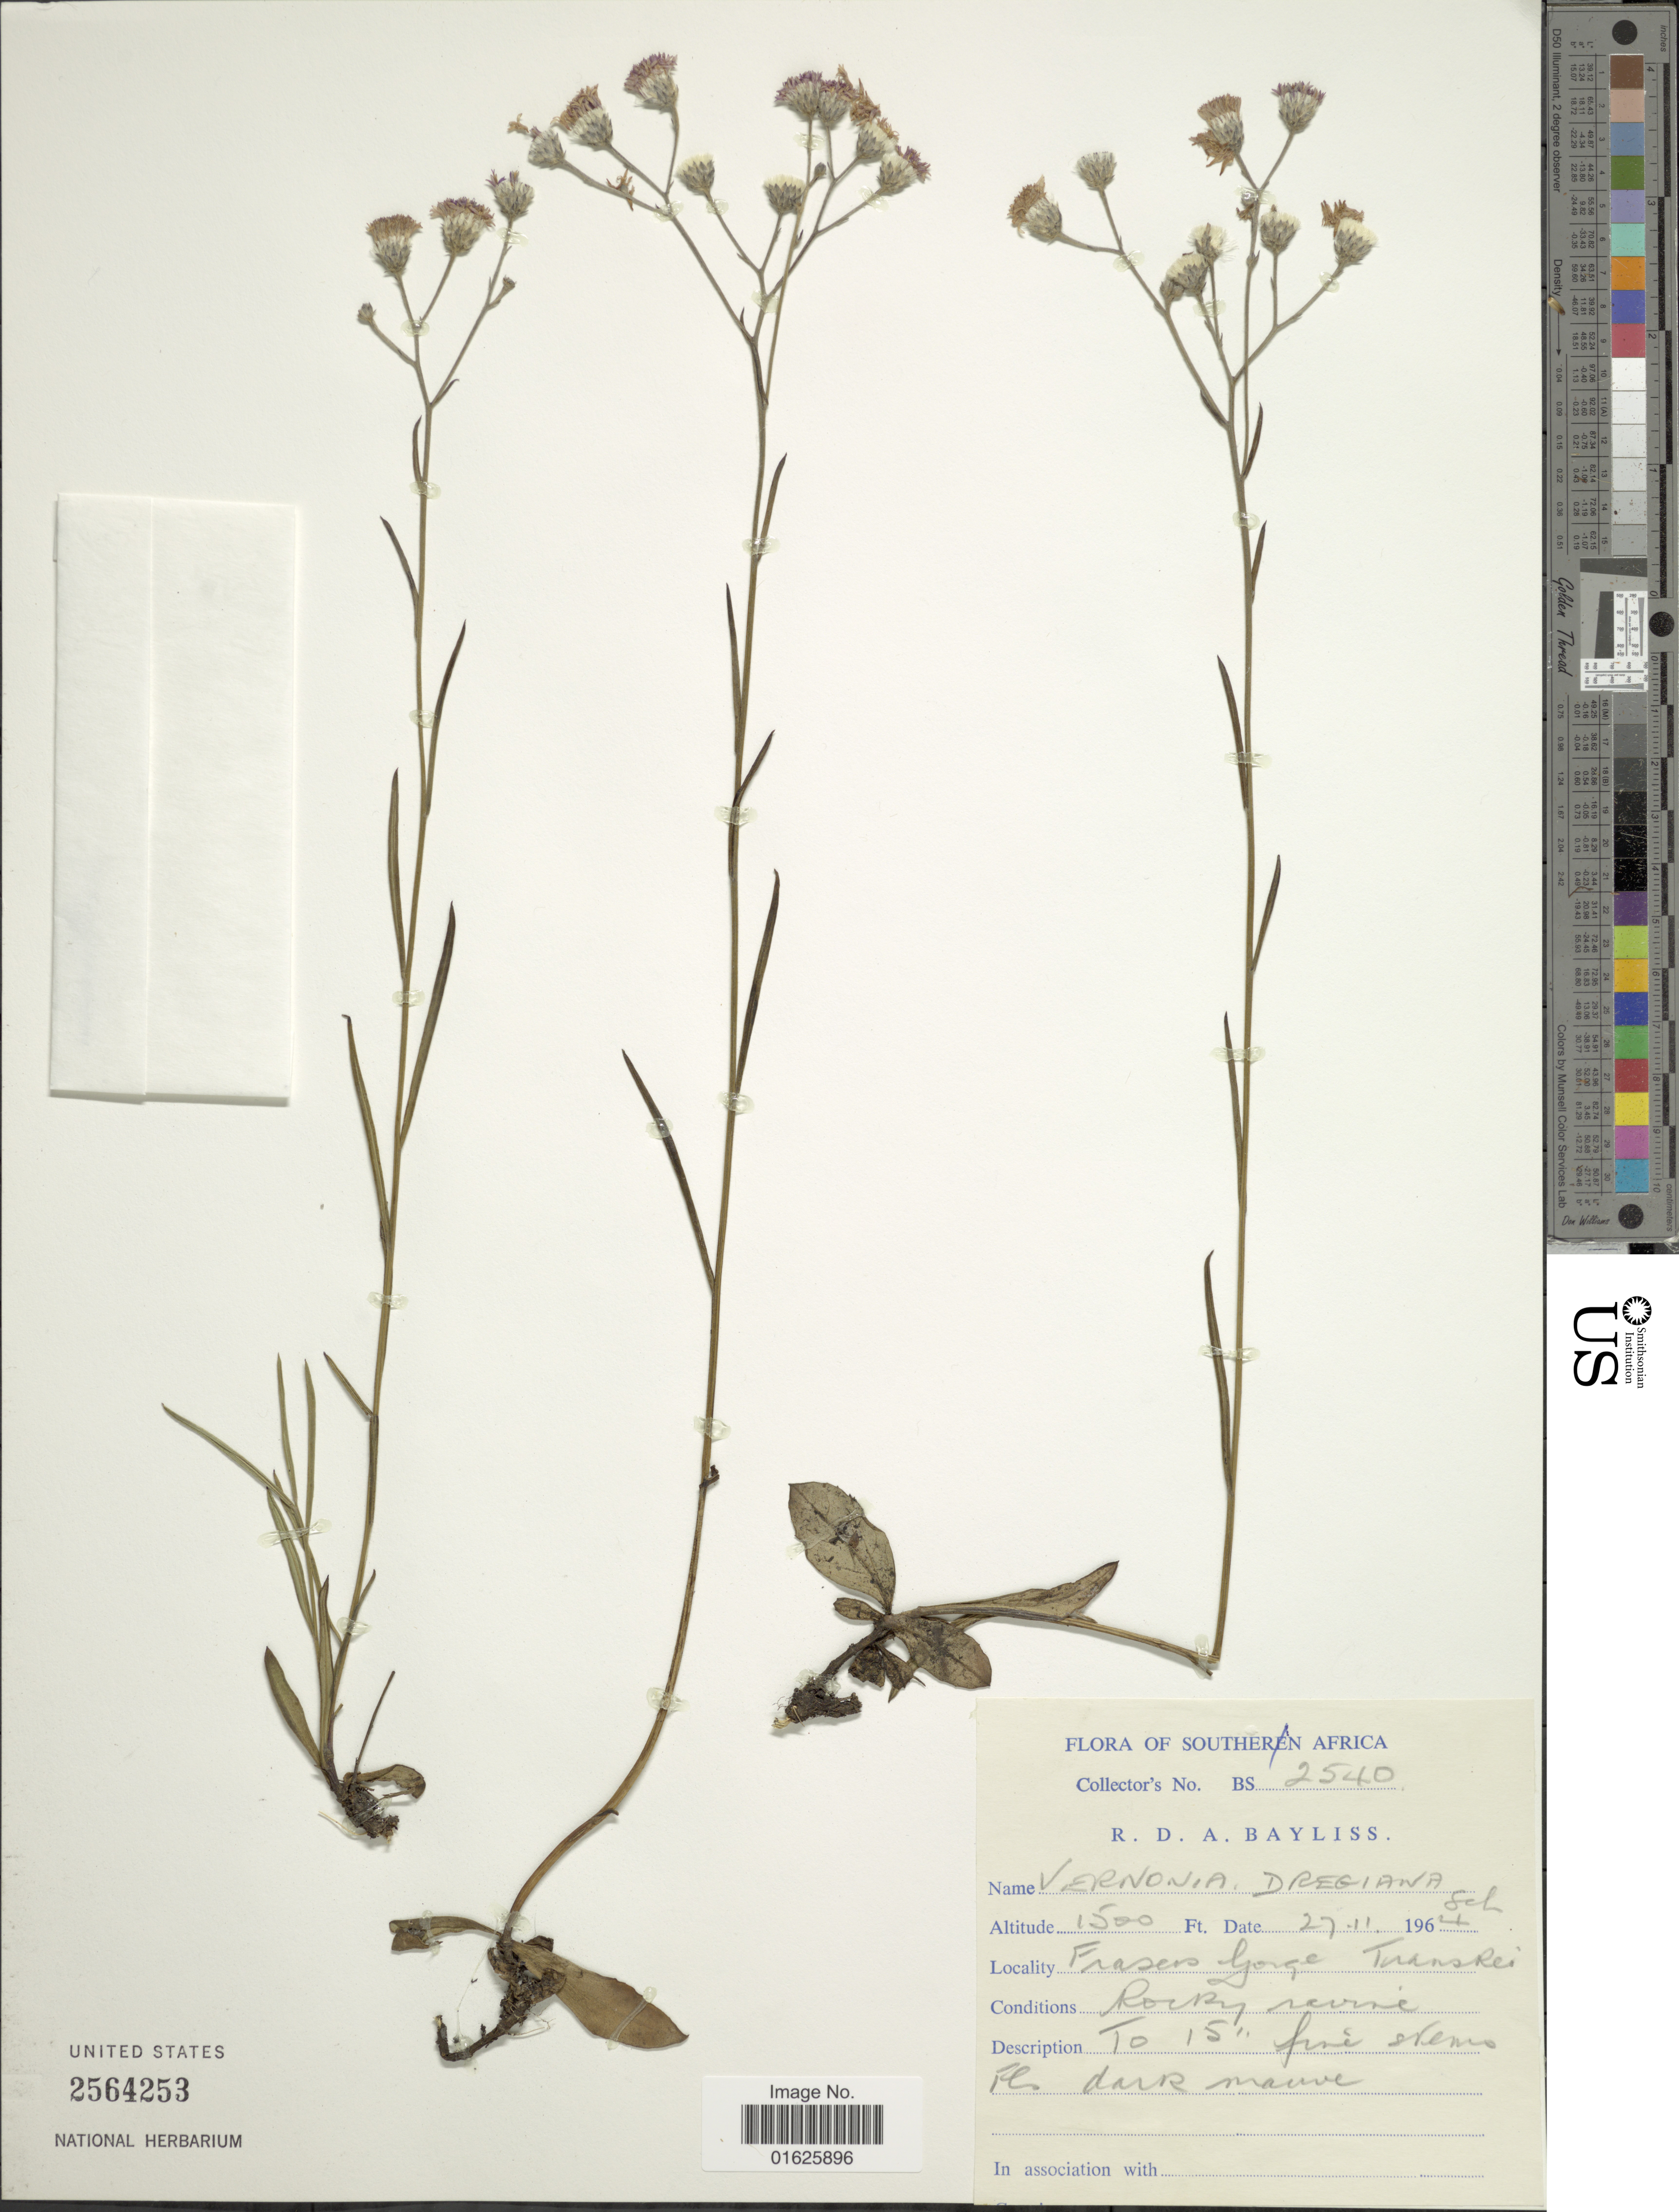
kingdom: Plantae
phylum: Tracheophyta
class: Magnoliopsida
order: Asterales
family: Asteraceae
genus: Hilliardiella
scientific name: Hilliardiella nudicaulis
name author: (DC.) H. Rob.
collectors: R. Bayliss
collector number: BS 2540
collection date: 1921-11-27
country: South Africa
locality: Fraser Gorge, Transkei.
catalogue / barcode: US 2564253